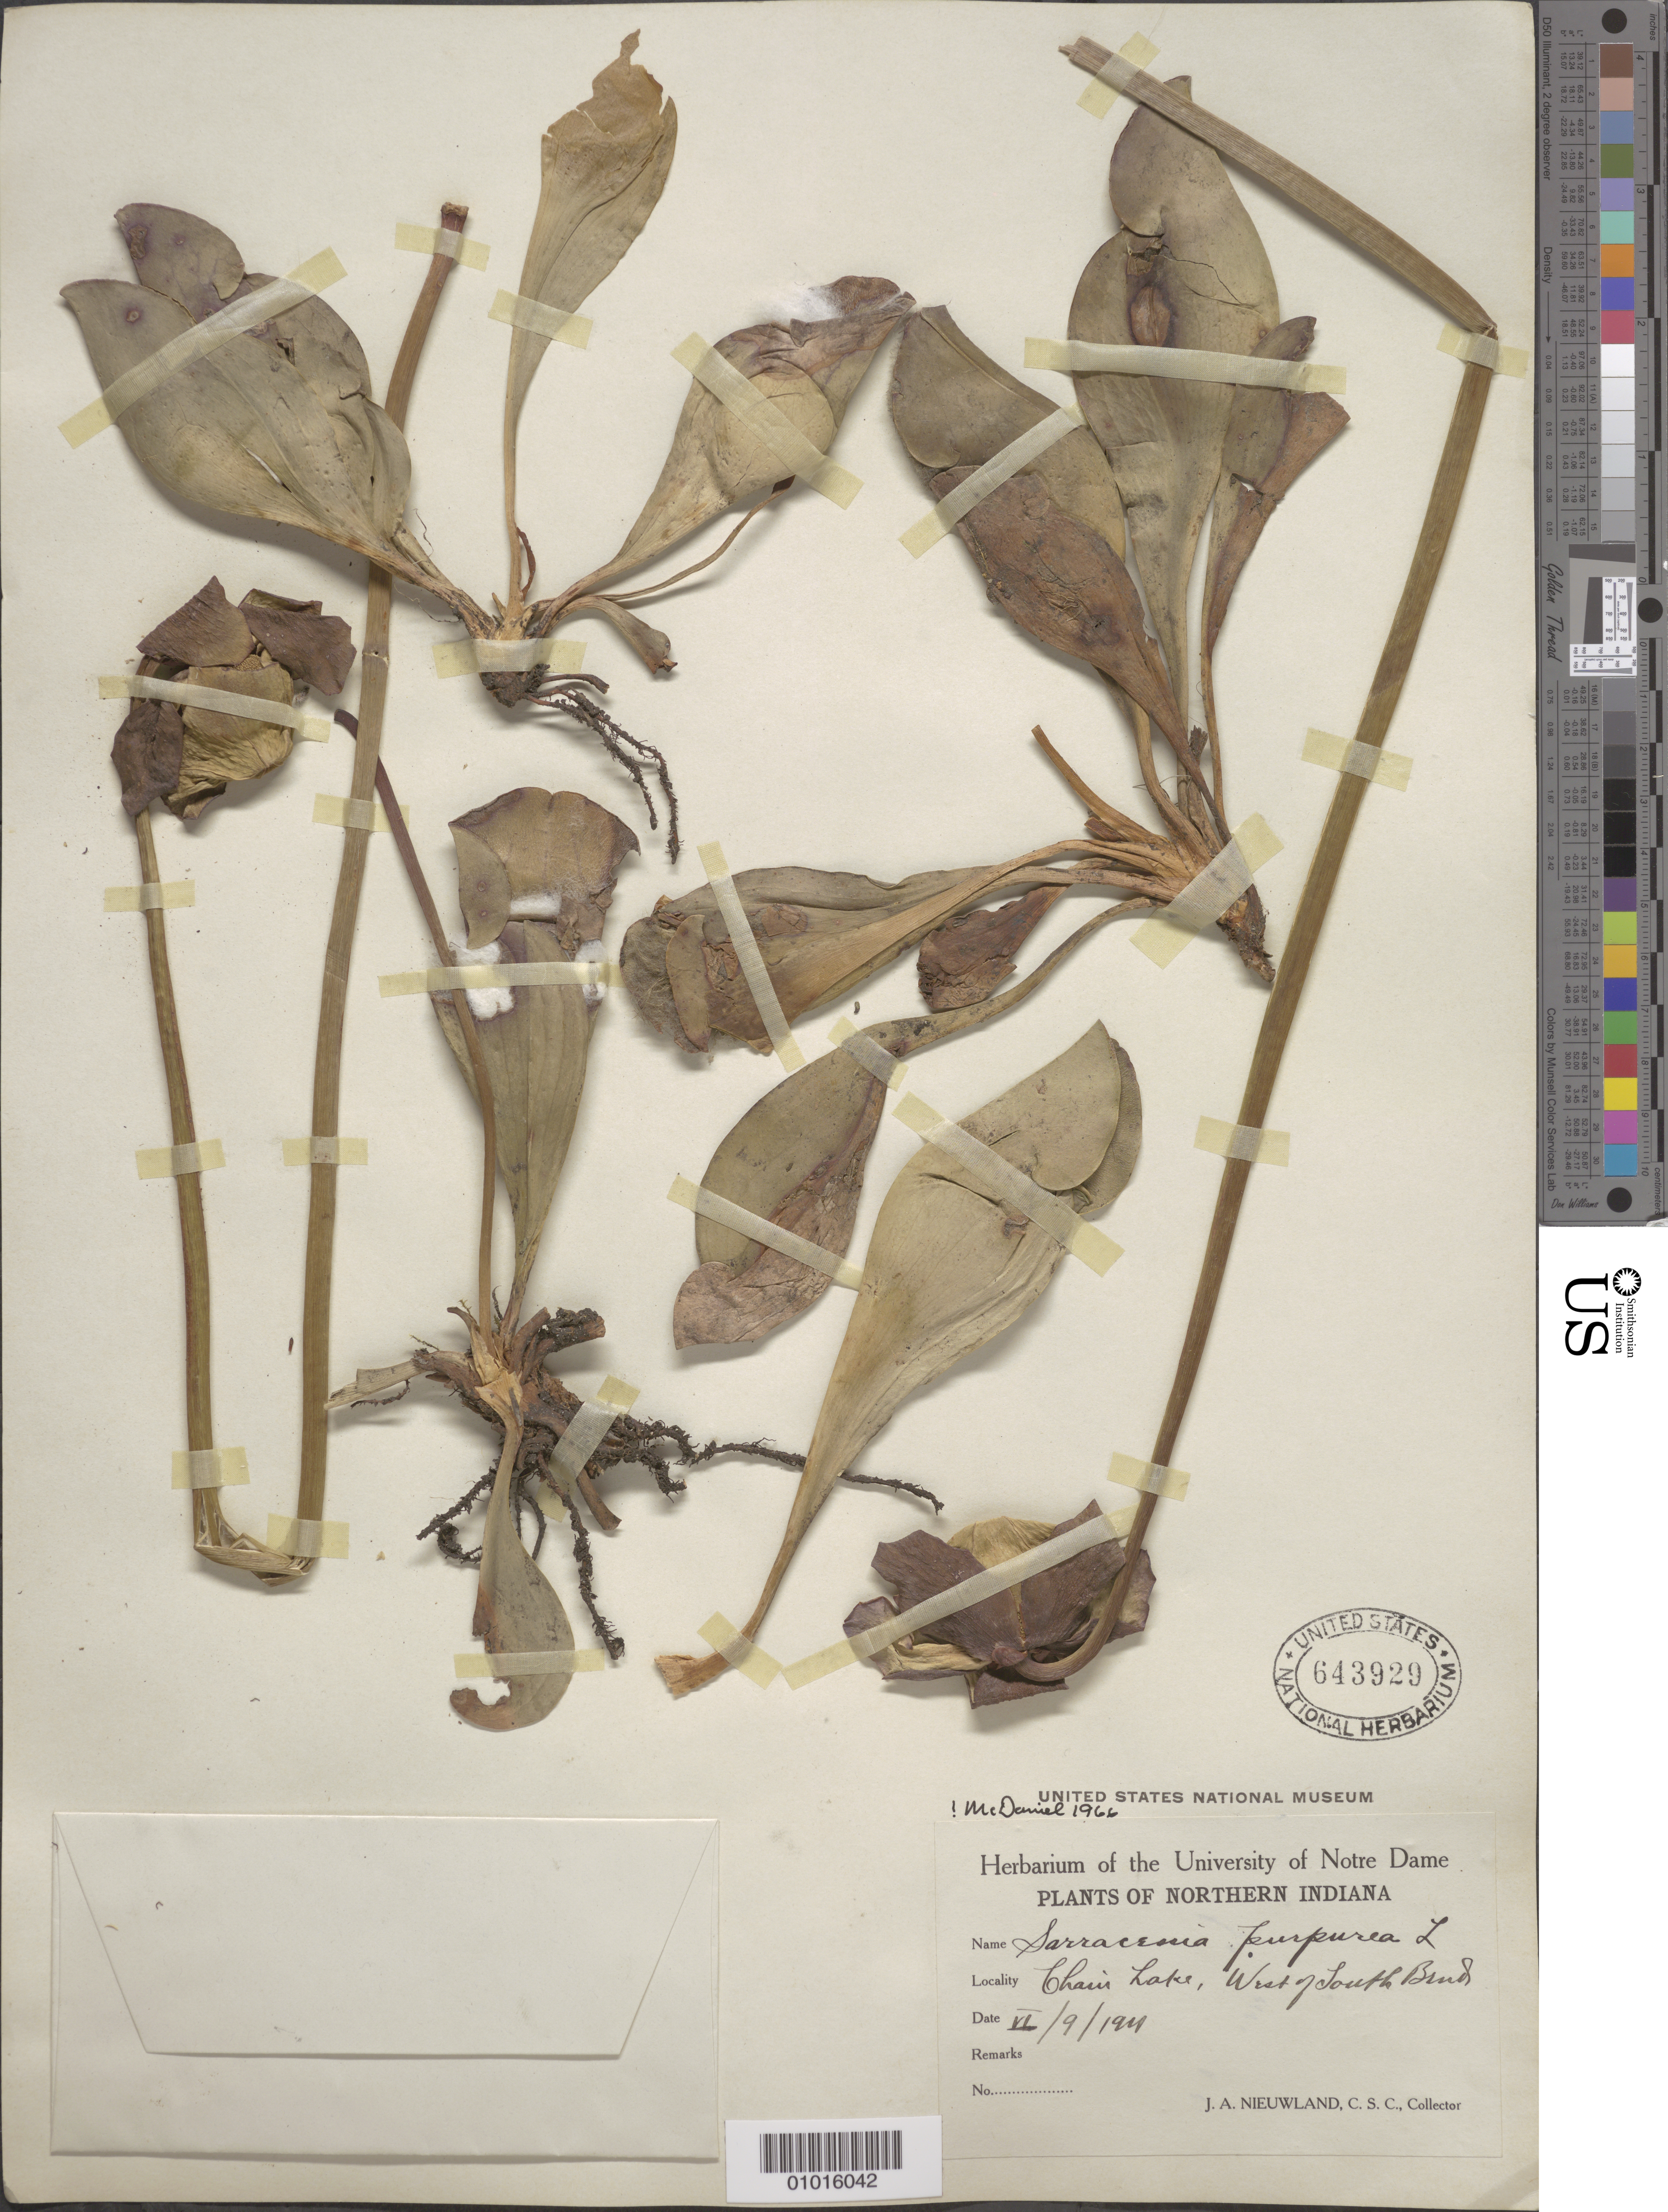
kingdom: Plantae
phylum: Tracheophyta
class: Magnoliopsida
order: Ericales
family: Sarraceniaceae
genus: Sarracenia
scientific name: Sarracenia purpurea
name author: L.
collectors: J. A. Nieuwland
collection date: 1911-06-09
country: United States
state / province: Indiana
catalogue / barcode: US 643920